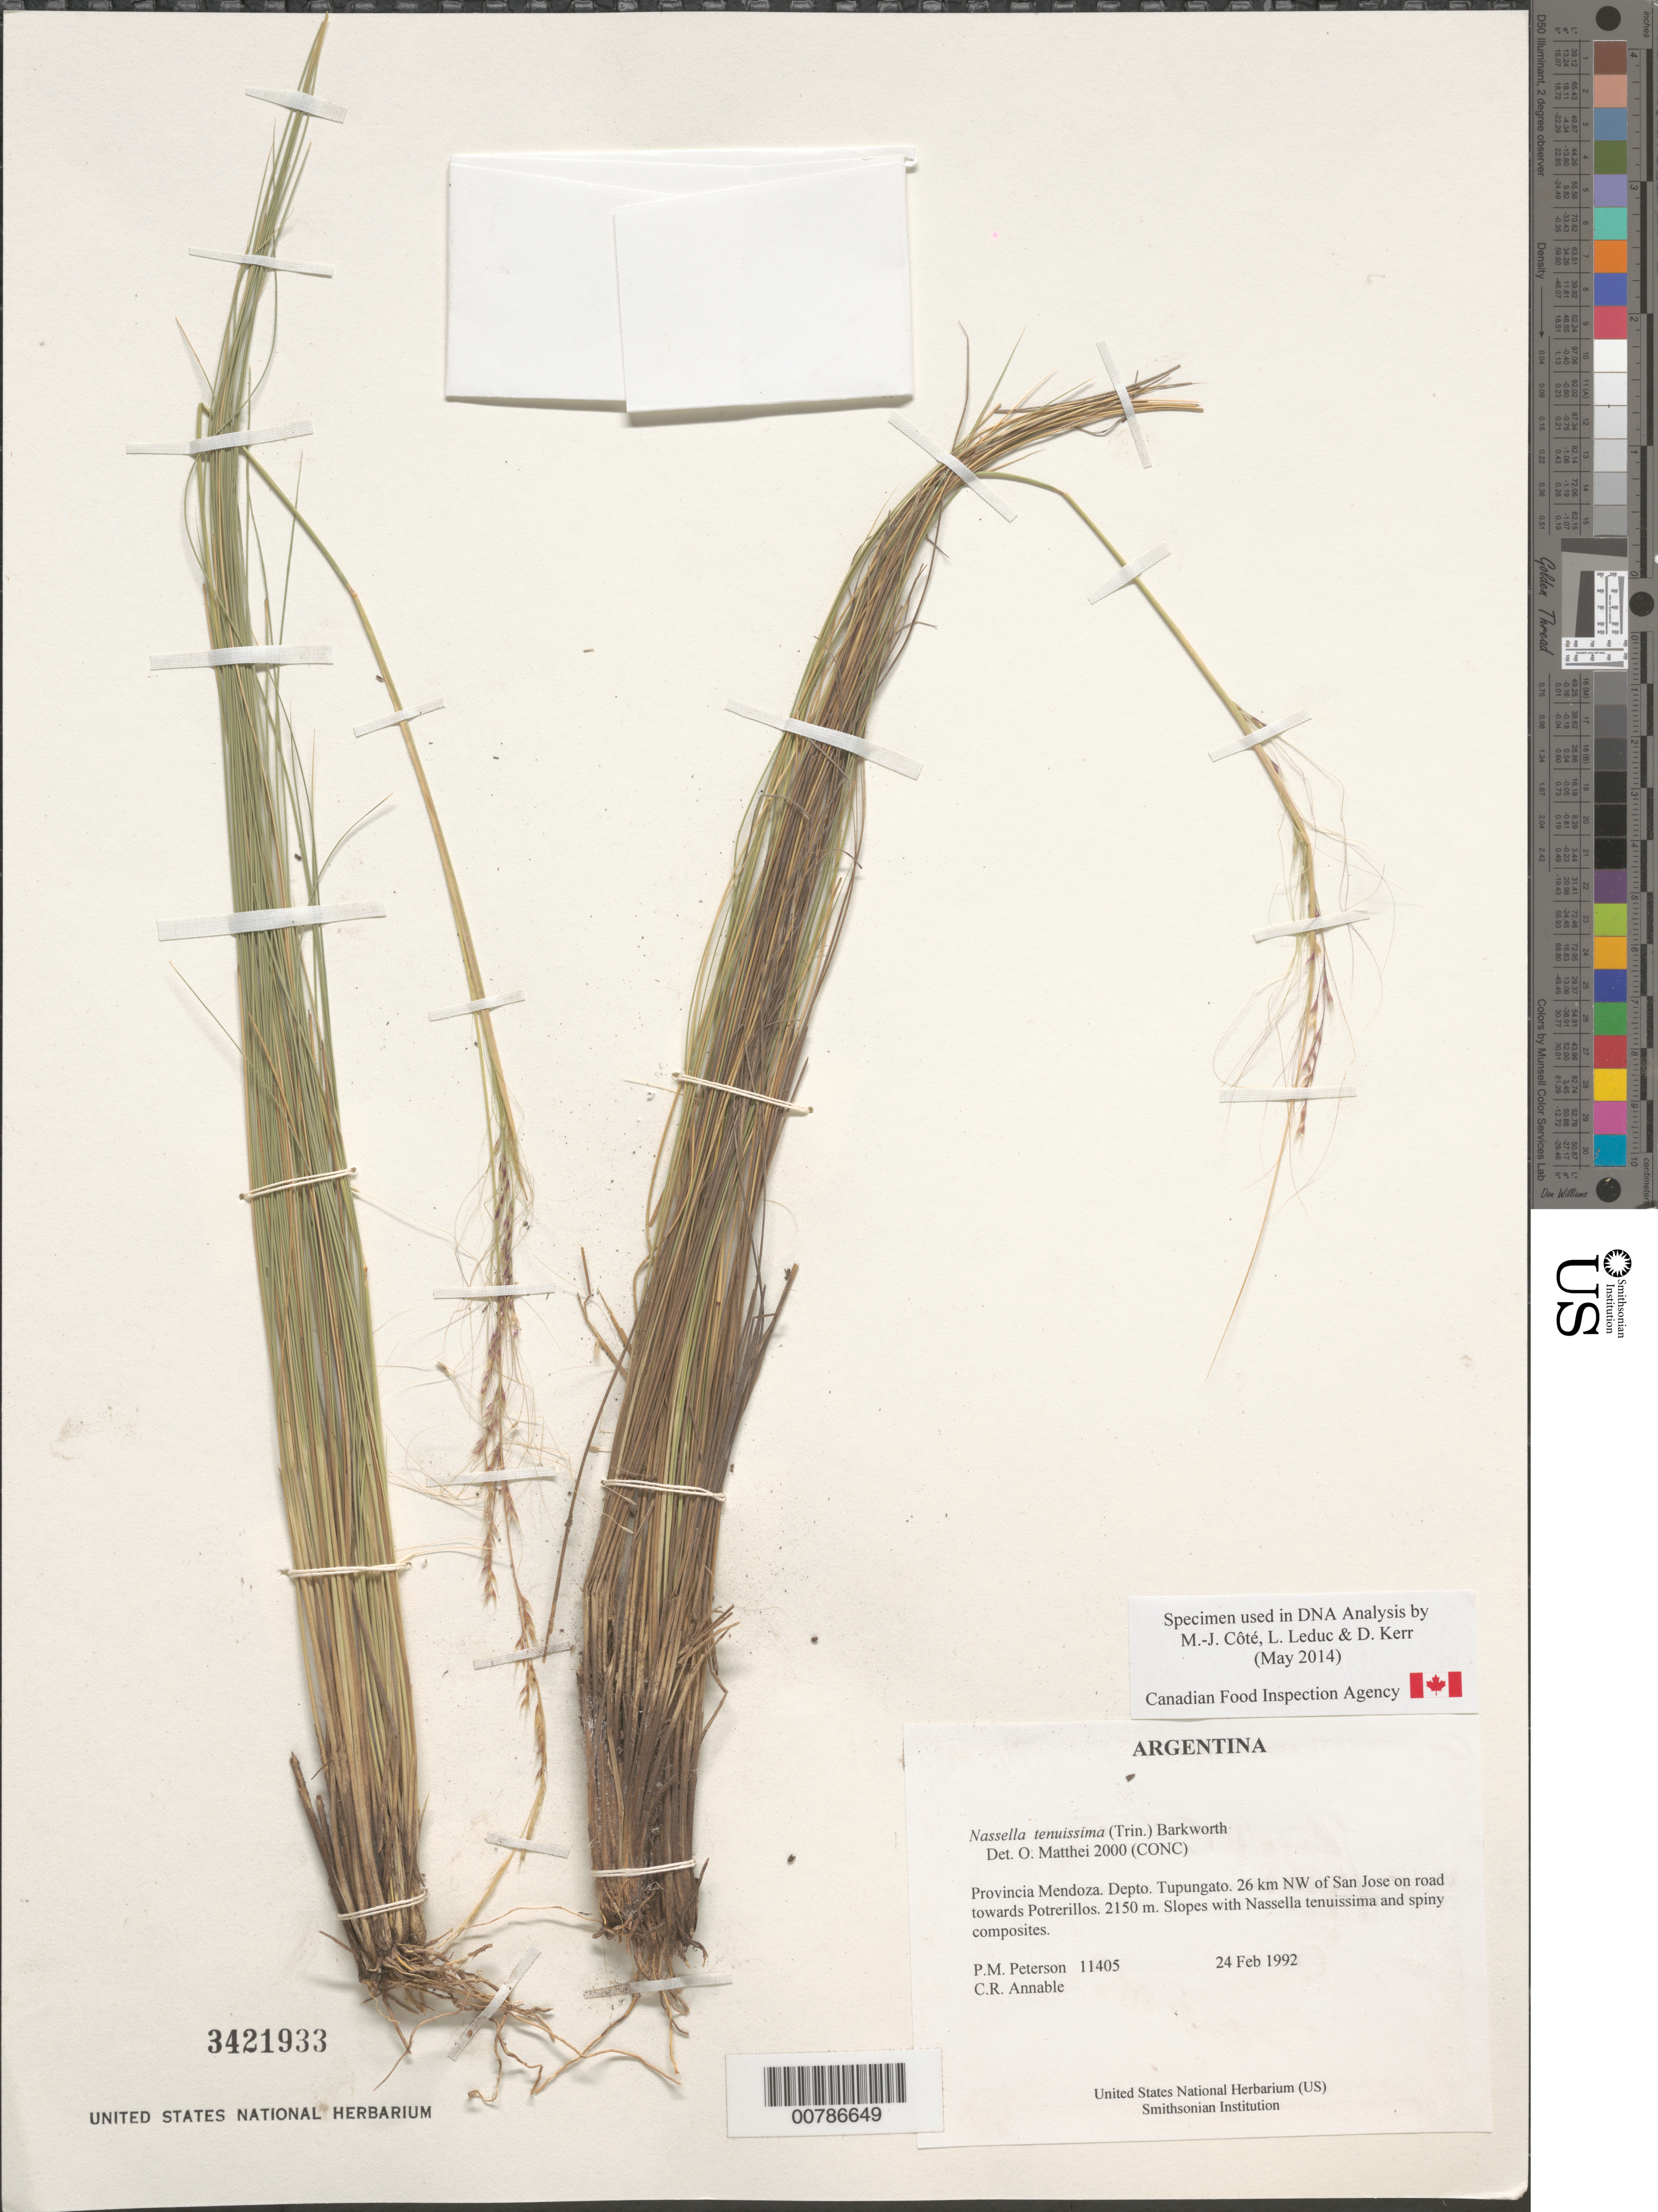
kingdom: Plantae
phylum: Tracheophyta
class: Liliopsida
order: Poales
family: Poaceae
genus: Nassella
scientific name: Nassella tenuissima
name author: (Trin.) Barkworth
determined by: Matthei, O. R.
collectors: P. M. Peterson & C. R. Annable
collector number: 11405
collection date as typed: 24 Feb 1992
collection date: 1992-02-24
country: Argentina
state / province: Mendoza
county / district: Tupungato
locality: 26 km NW of San Jose on road towards Potrerillos.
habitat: Slopes with Nassella tenuissima and spiny composites.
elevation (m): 2150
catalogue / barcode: US 3421933